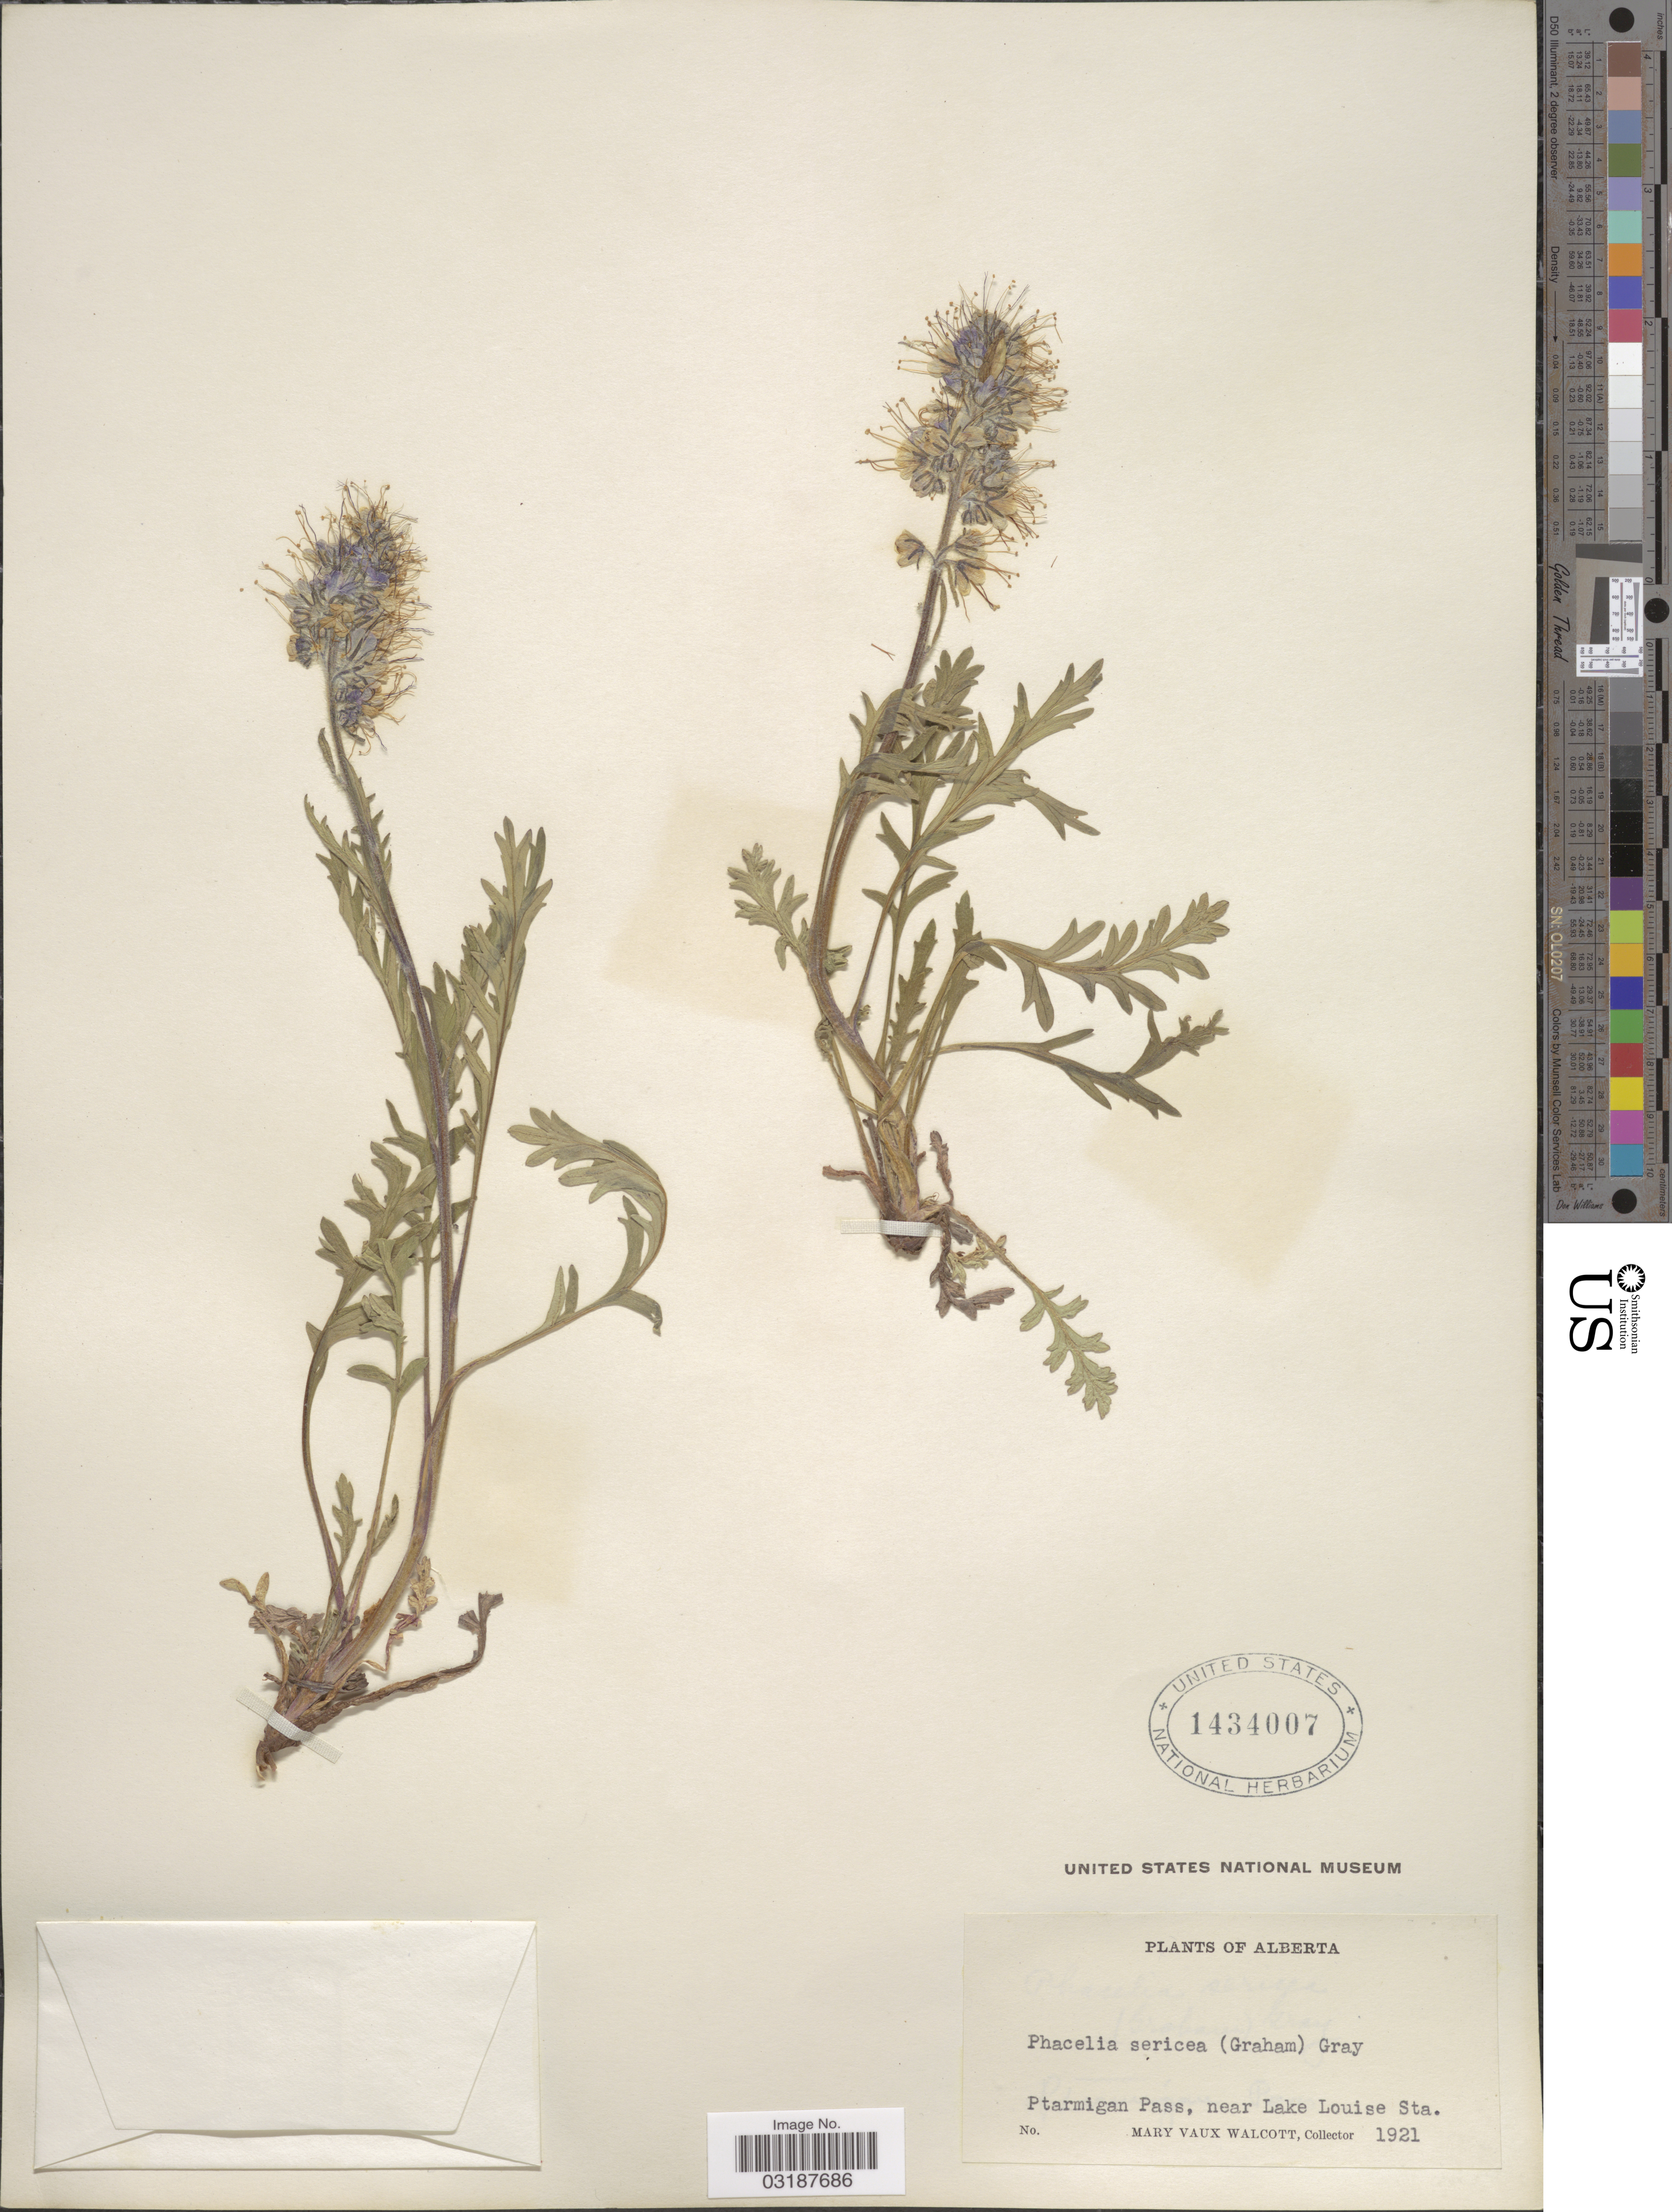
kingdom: Plantae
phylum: Tracheophyta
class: Magnoliopsida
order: Boraginales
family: Hydrophyllaceae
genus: Phacelia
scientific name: Phacelia sericea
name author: (Graham) A. Gray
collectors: M. Walcott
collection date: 1921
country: Canada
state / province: Alberta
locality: Ptarmigan Pass, near Lake Louise Sta.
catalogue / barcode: US 1434007